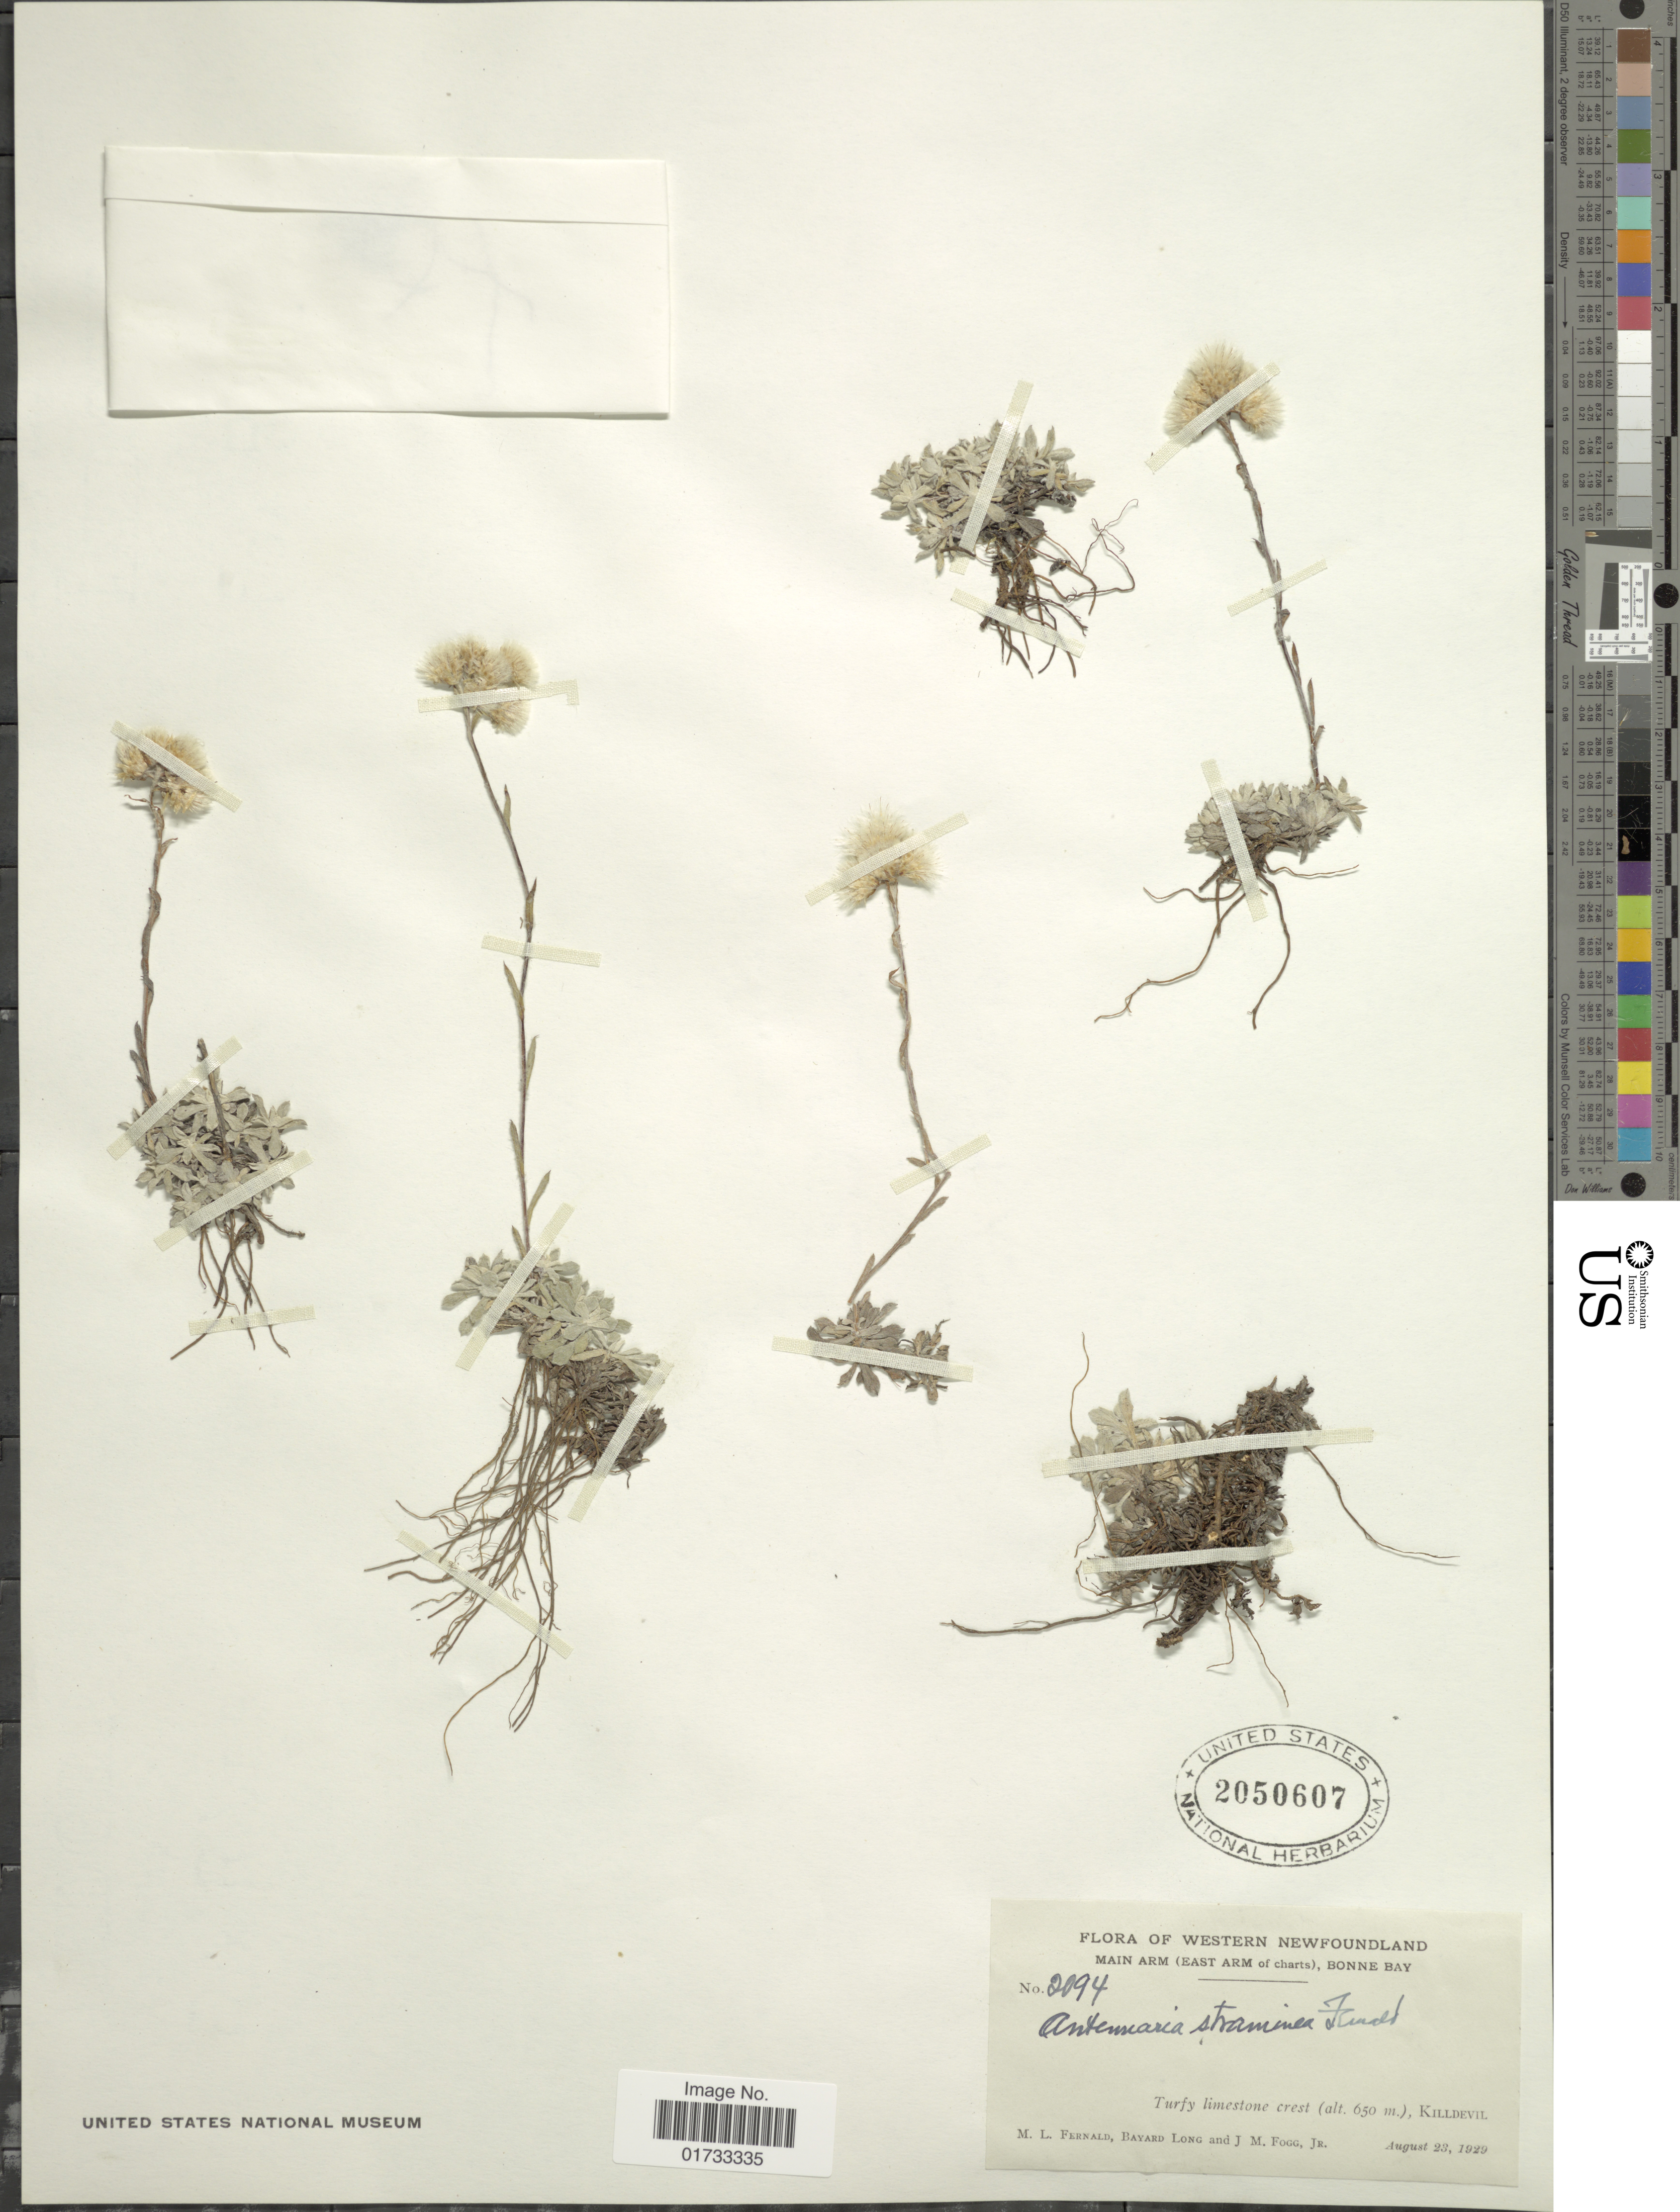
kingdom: Plantae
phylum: Tracheophyta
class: Magnoliopsida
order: Asterales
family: Asteraceae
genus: Antennaria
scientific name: Antennaria straminea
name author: Fernald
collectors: M. L. Fernald, B. Long & J. Fogg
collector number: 2094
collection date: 1929-08-23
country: Canada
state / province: Newfoundland and Labrador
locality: Western Newfoundland, Main Arm (East Arm of charts), Bonne Bay, Turfy limestone crest, Killdevil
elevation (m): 650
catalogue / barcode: US 2050607